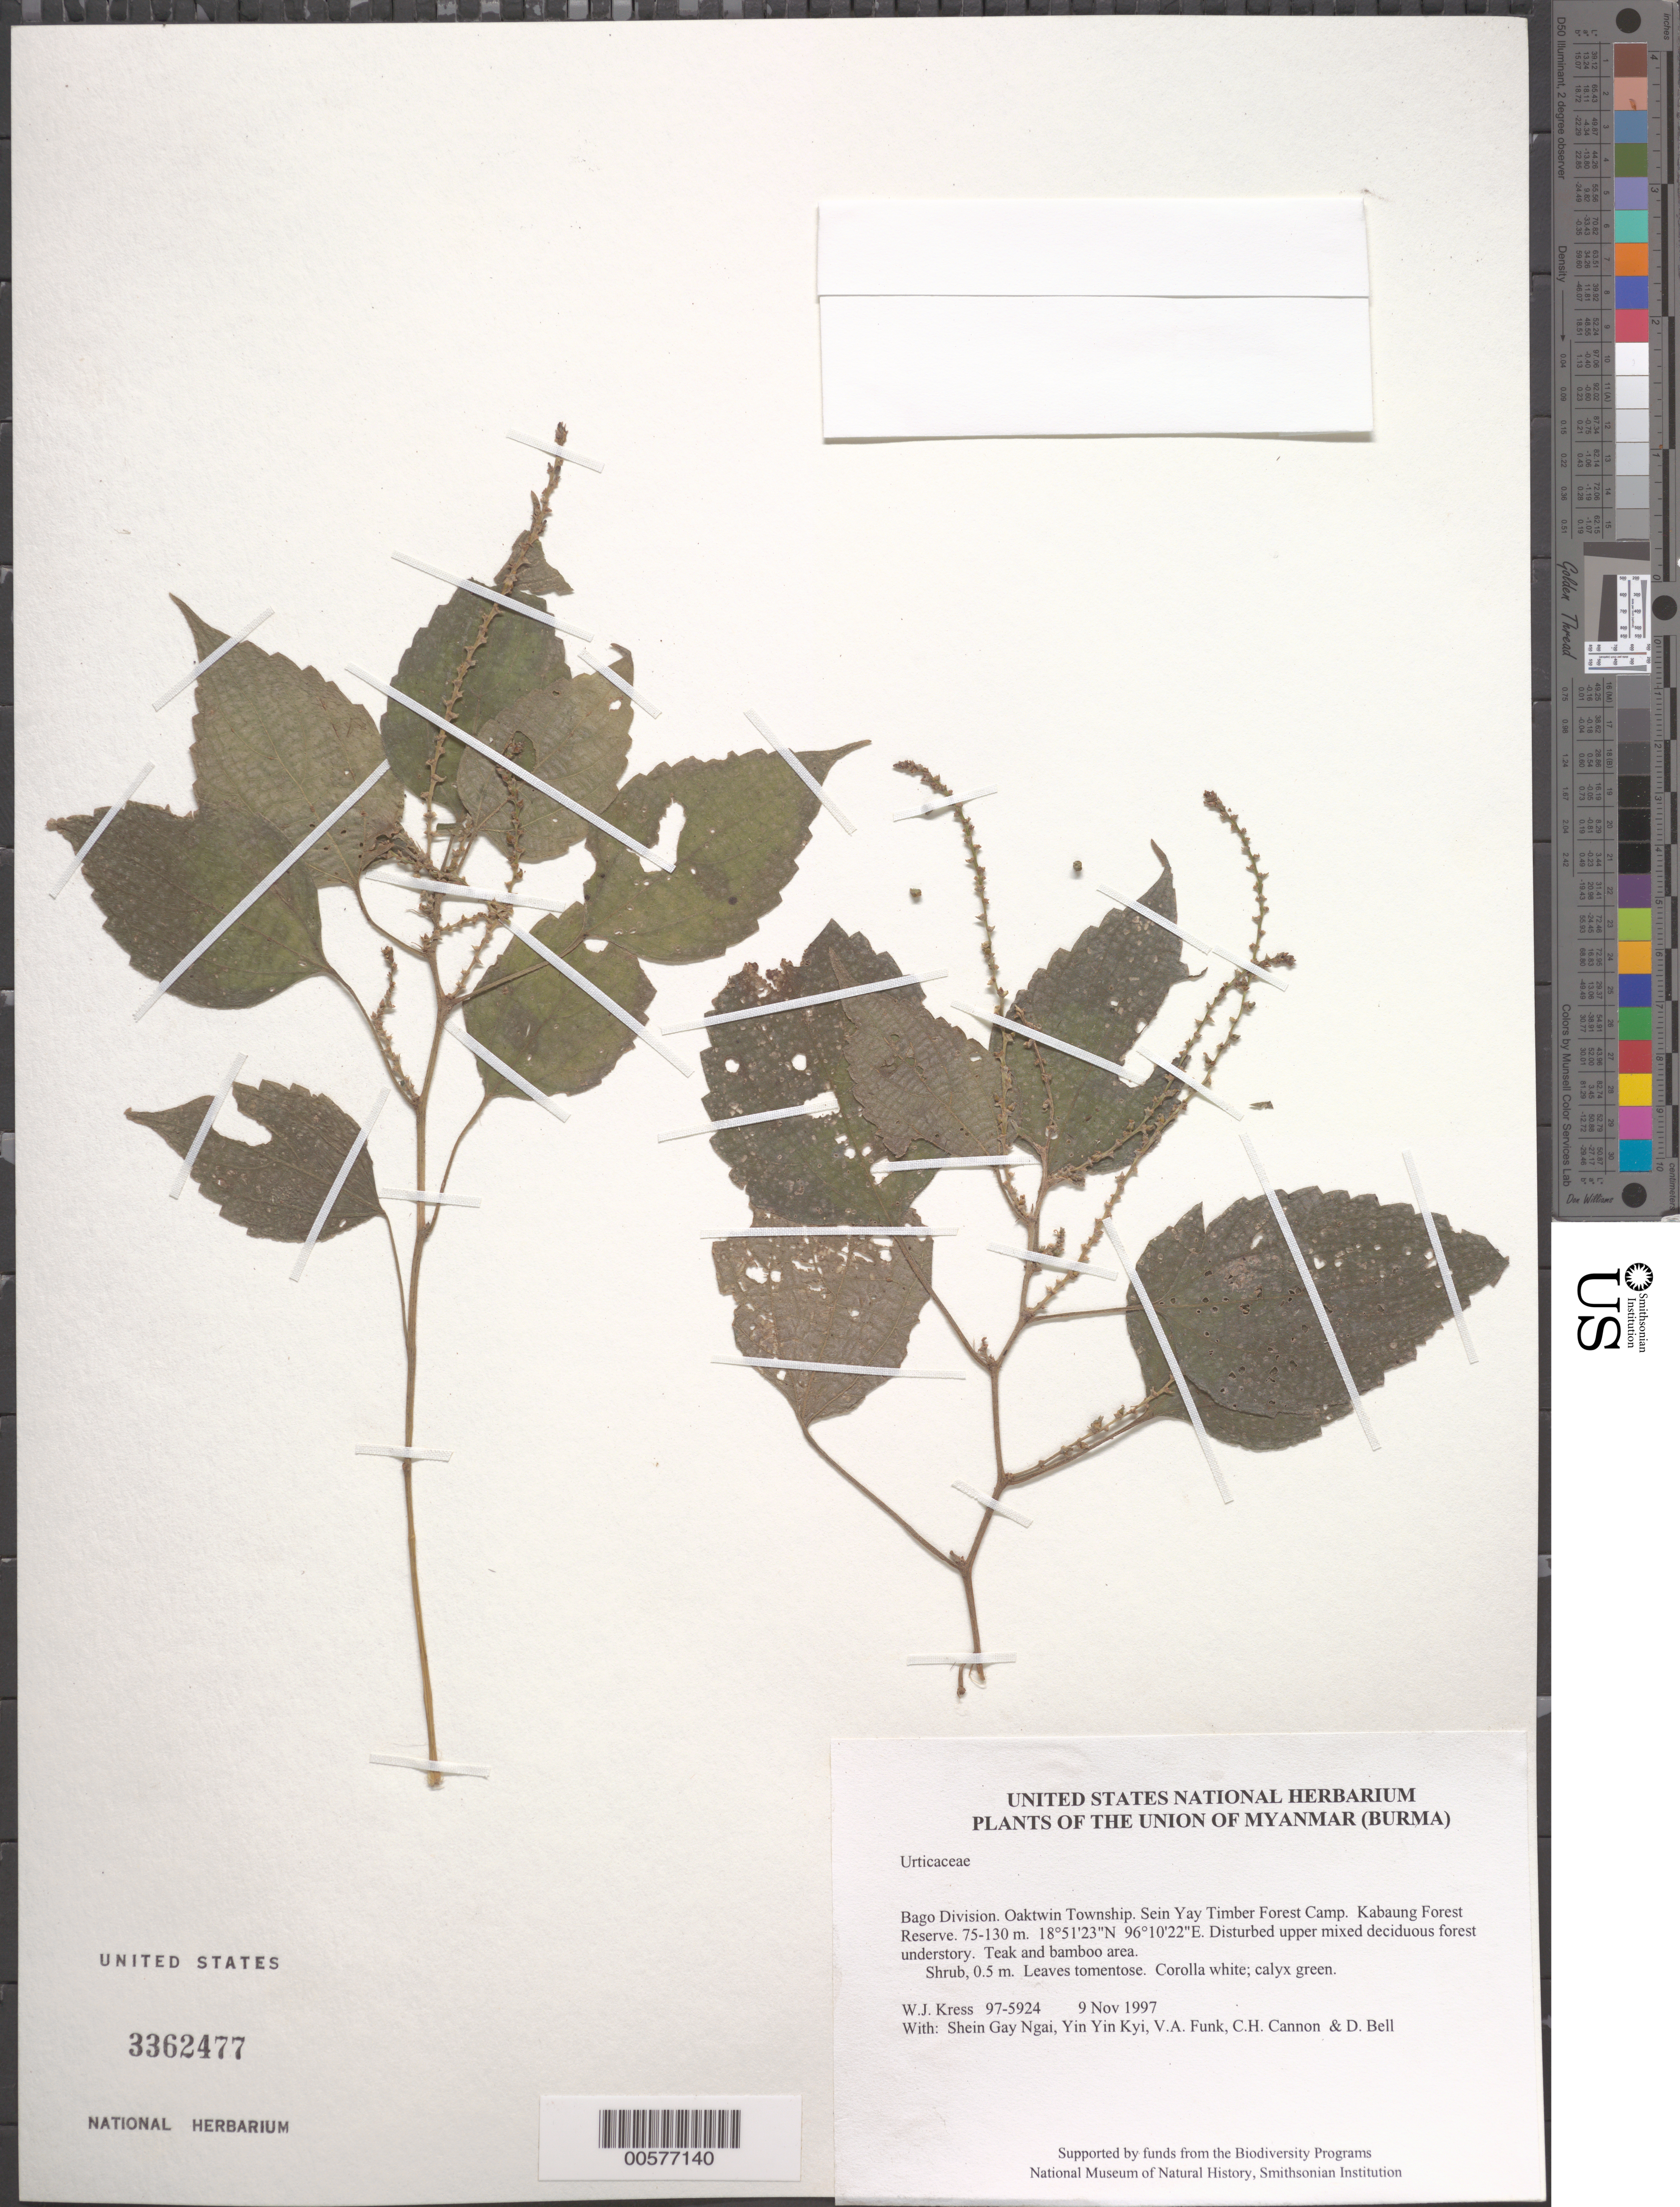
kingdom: Plantae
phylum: Tracheophyta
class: Magnoliopsida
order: Rosales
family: Urticaceae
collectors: W. J. Kress, Shein Gay Ngai, Yin Yin Kyi, V. Funk, C. H. Cannon & D. A. Bell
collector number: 97-5924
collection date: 1997-11-09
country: Myanmar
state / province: Bago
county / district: Oaktwin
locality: Sein Yay Timber Forest Camp. Kabaung Forest Reserve.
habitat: Disturbed upper mixed deciduous forest understory. Teak and bamboo area.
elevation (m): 75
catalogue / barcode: US 3362477